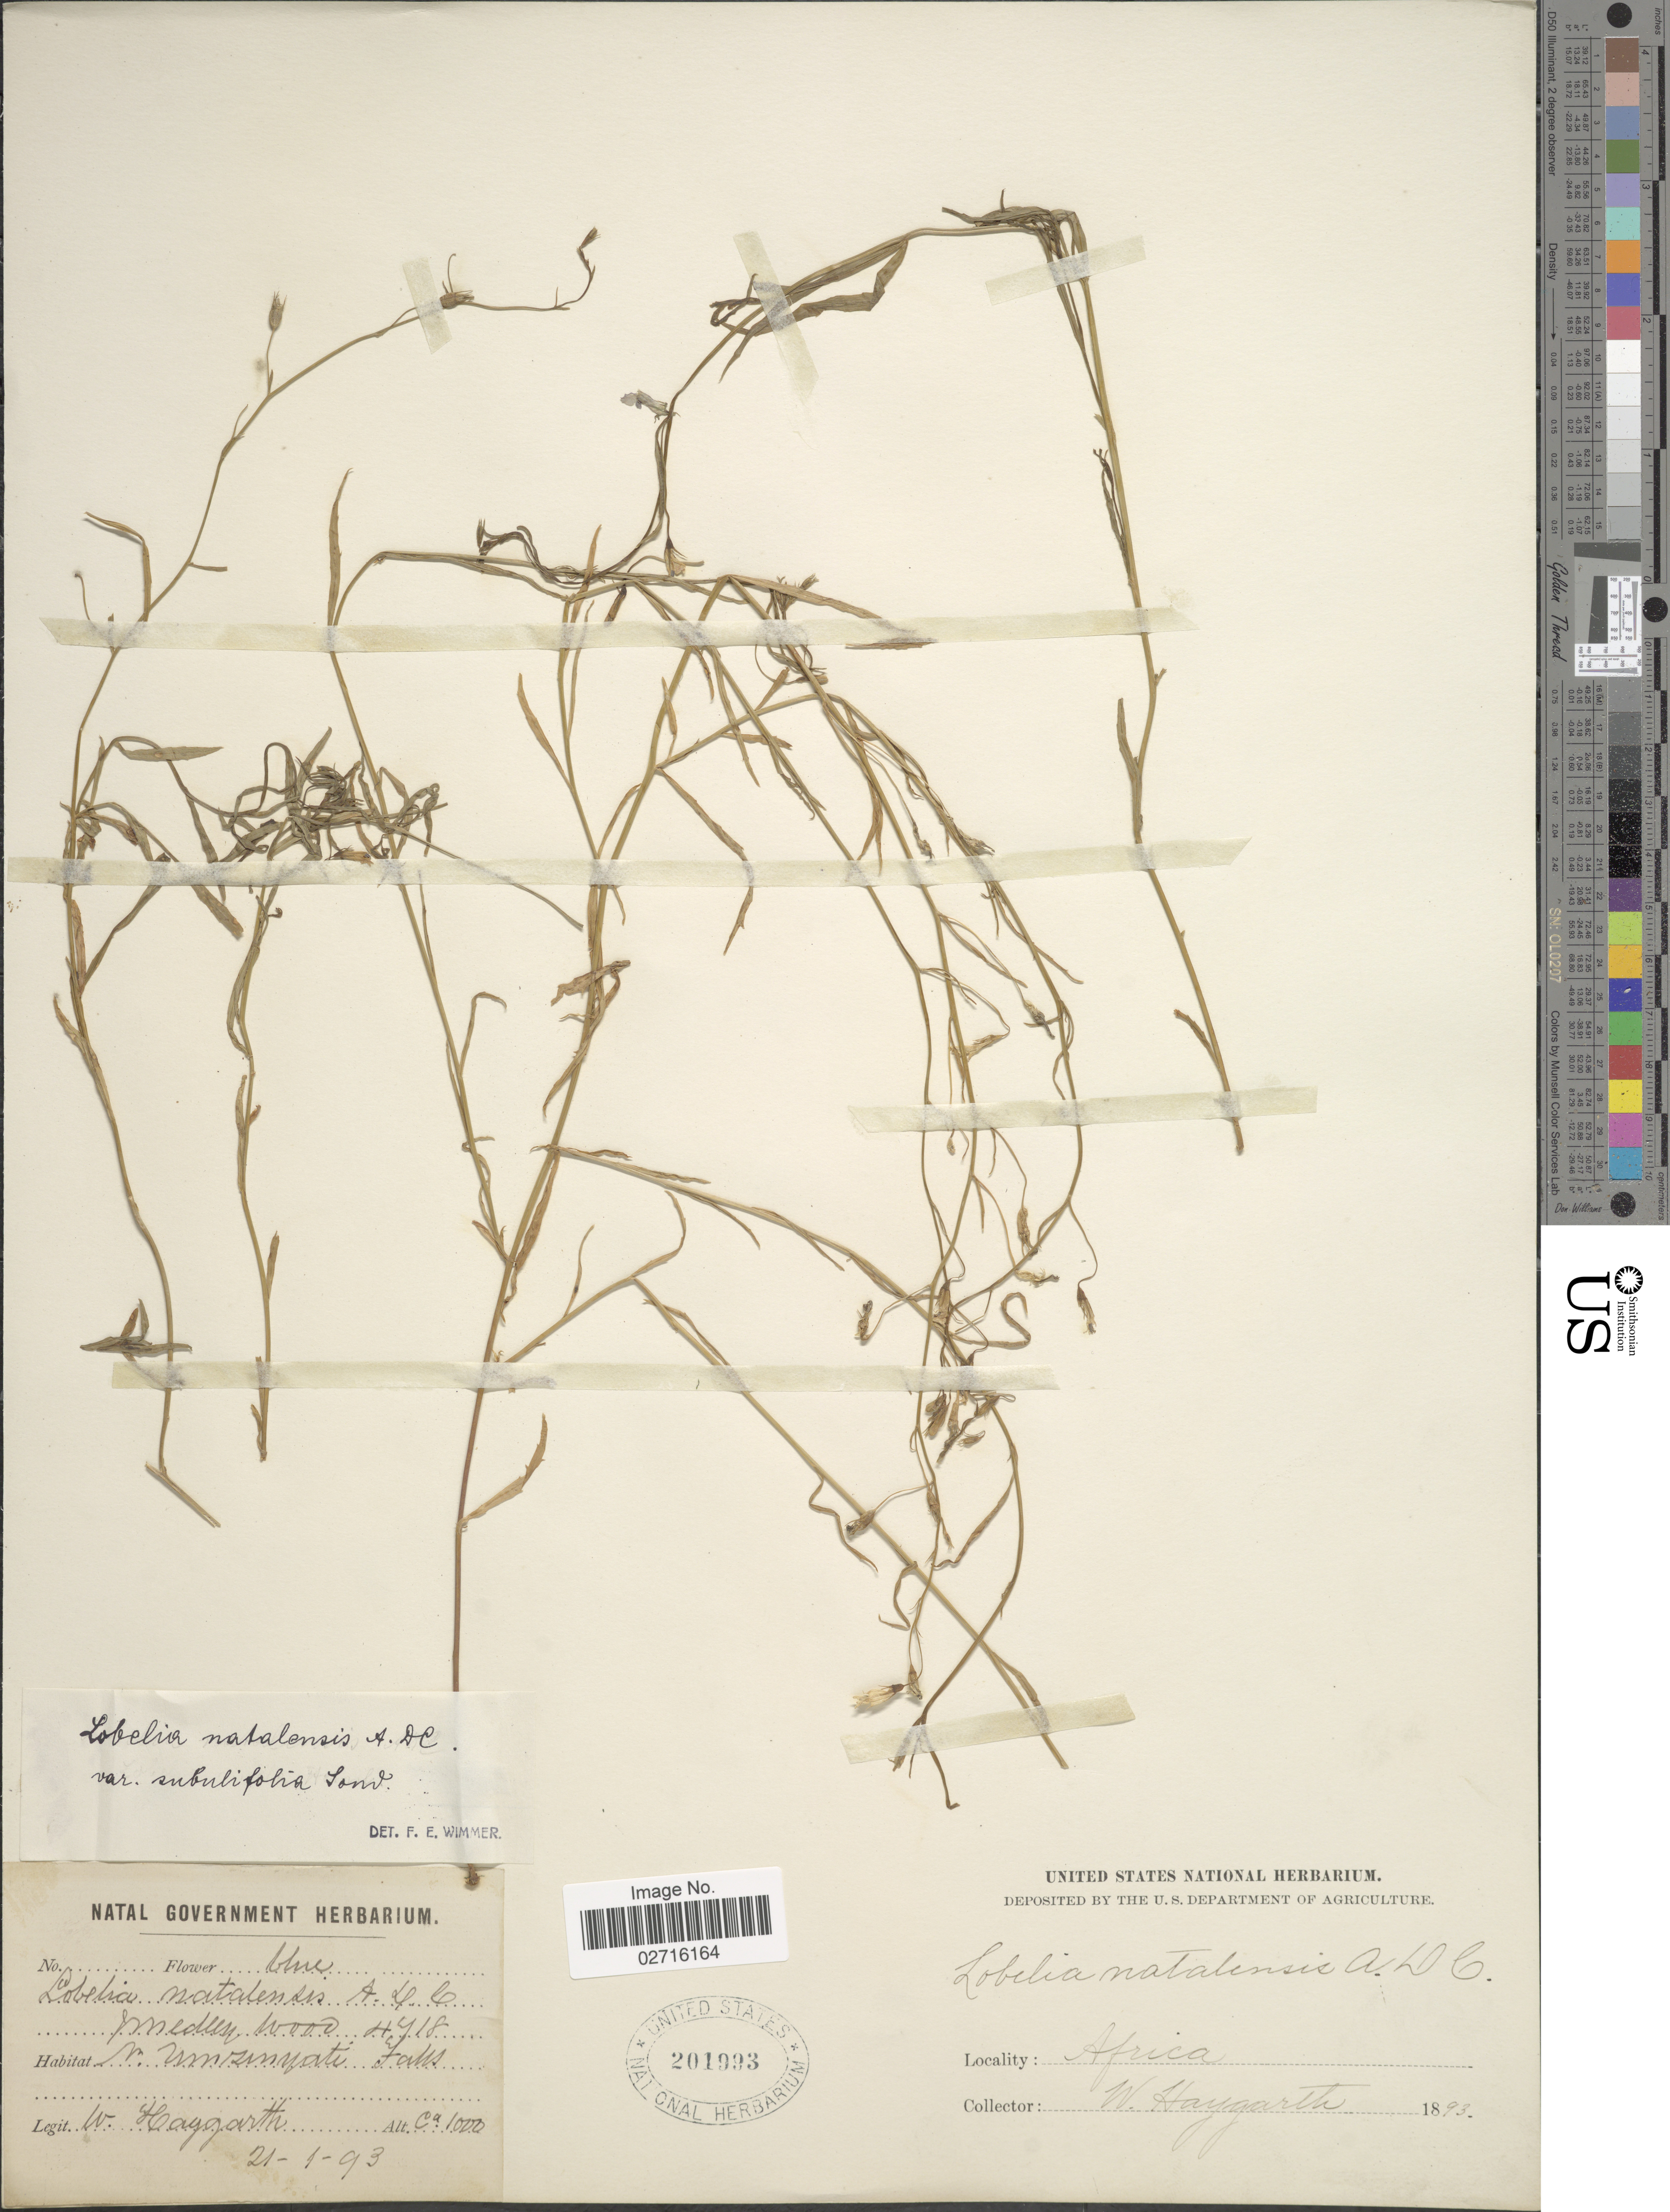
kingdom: Plantae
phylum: Tracheophyta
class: Magnoliopsida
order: Asterales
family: Campanulaceae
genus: Lobelia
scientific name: Lobelia natalensis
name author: A. DC.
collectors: W. Haygarth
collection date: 1893-01-21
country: South Africa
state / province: KwaZulu-Natal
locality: N uMzinyati Falls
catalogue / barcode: US 201993